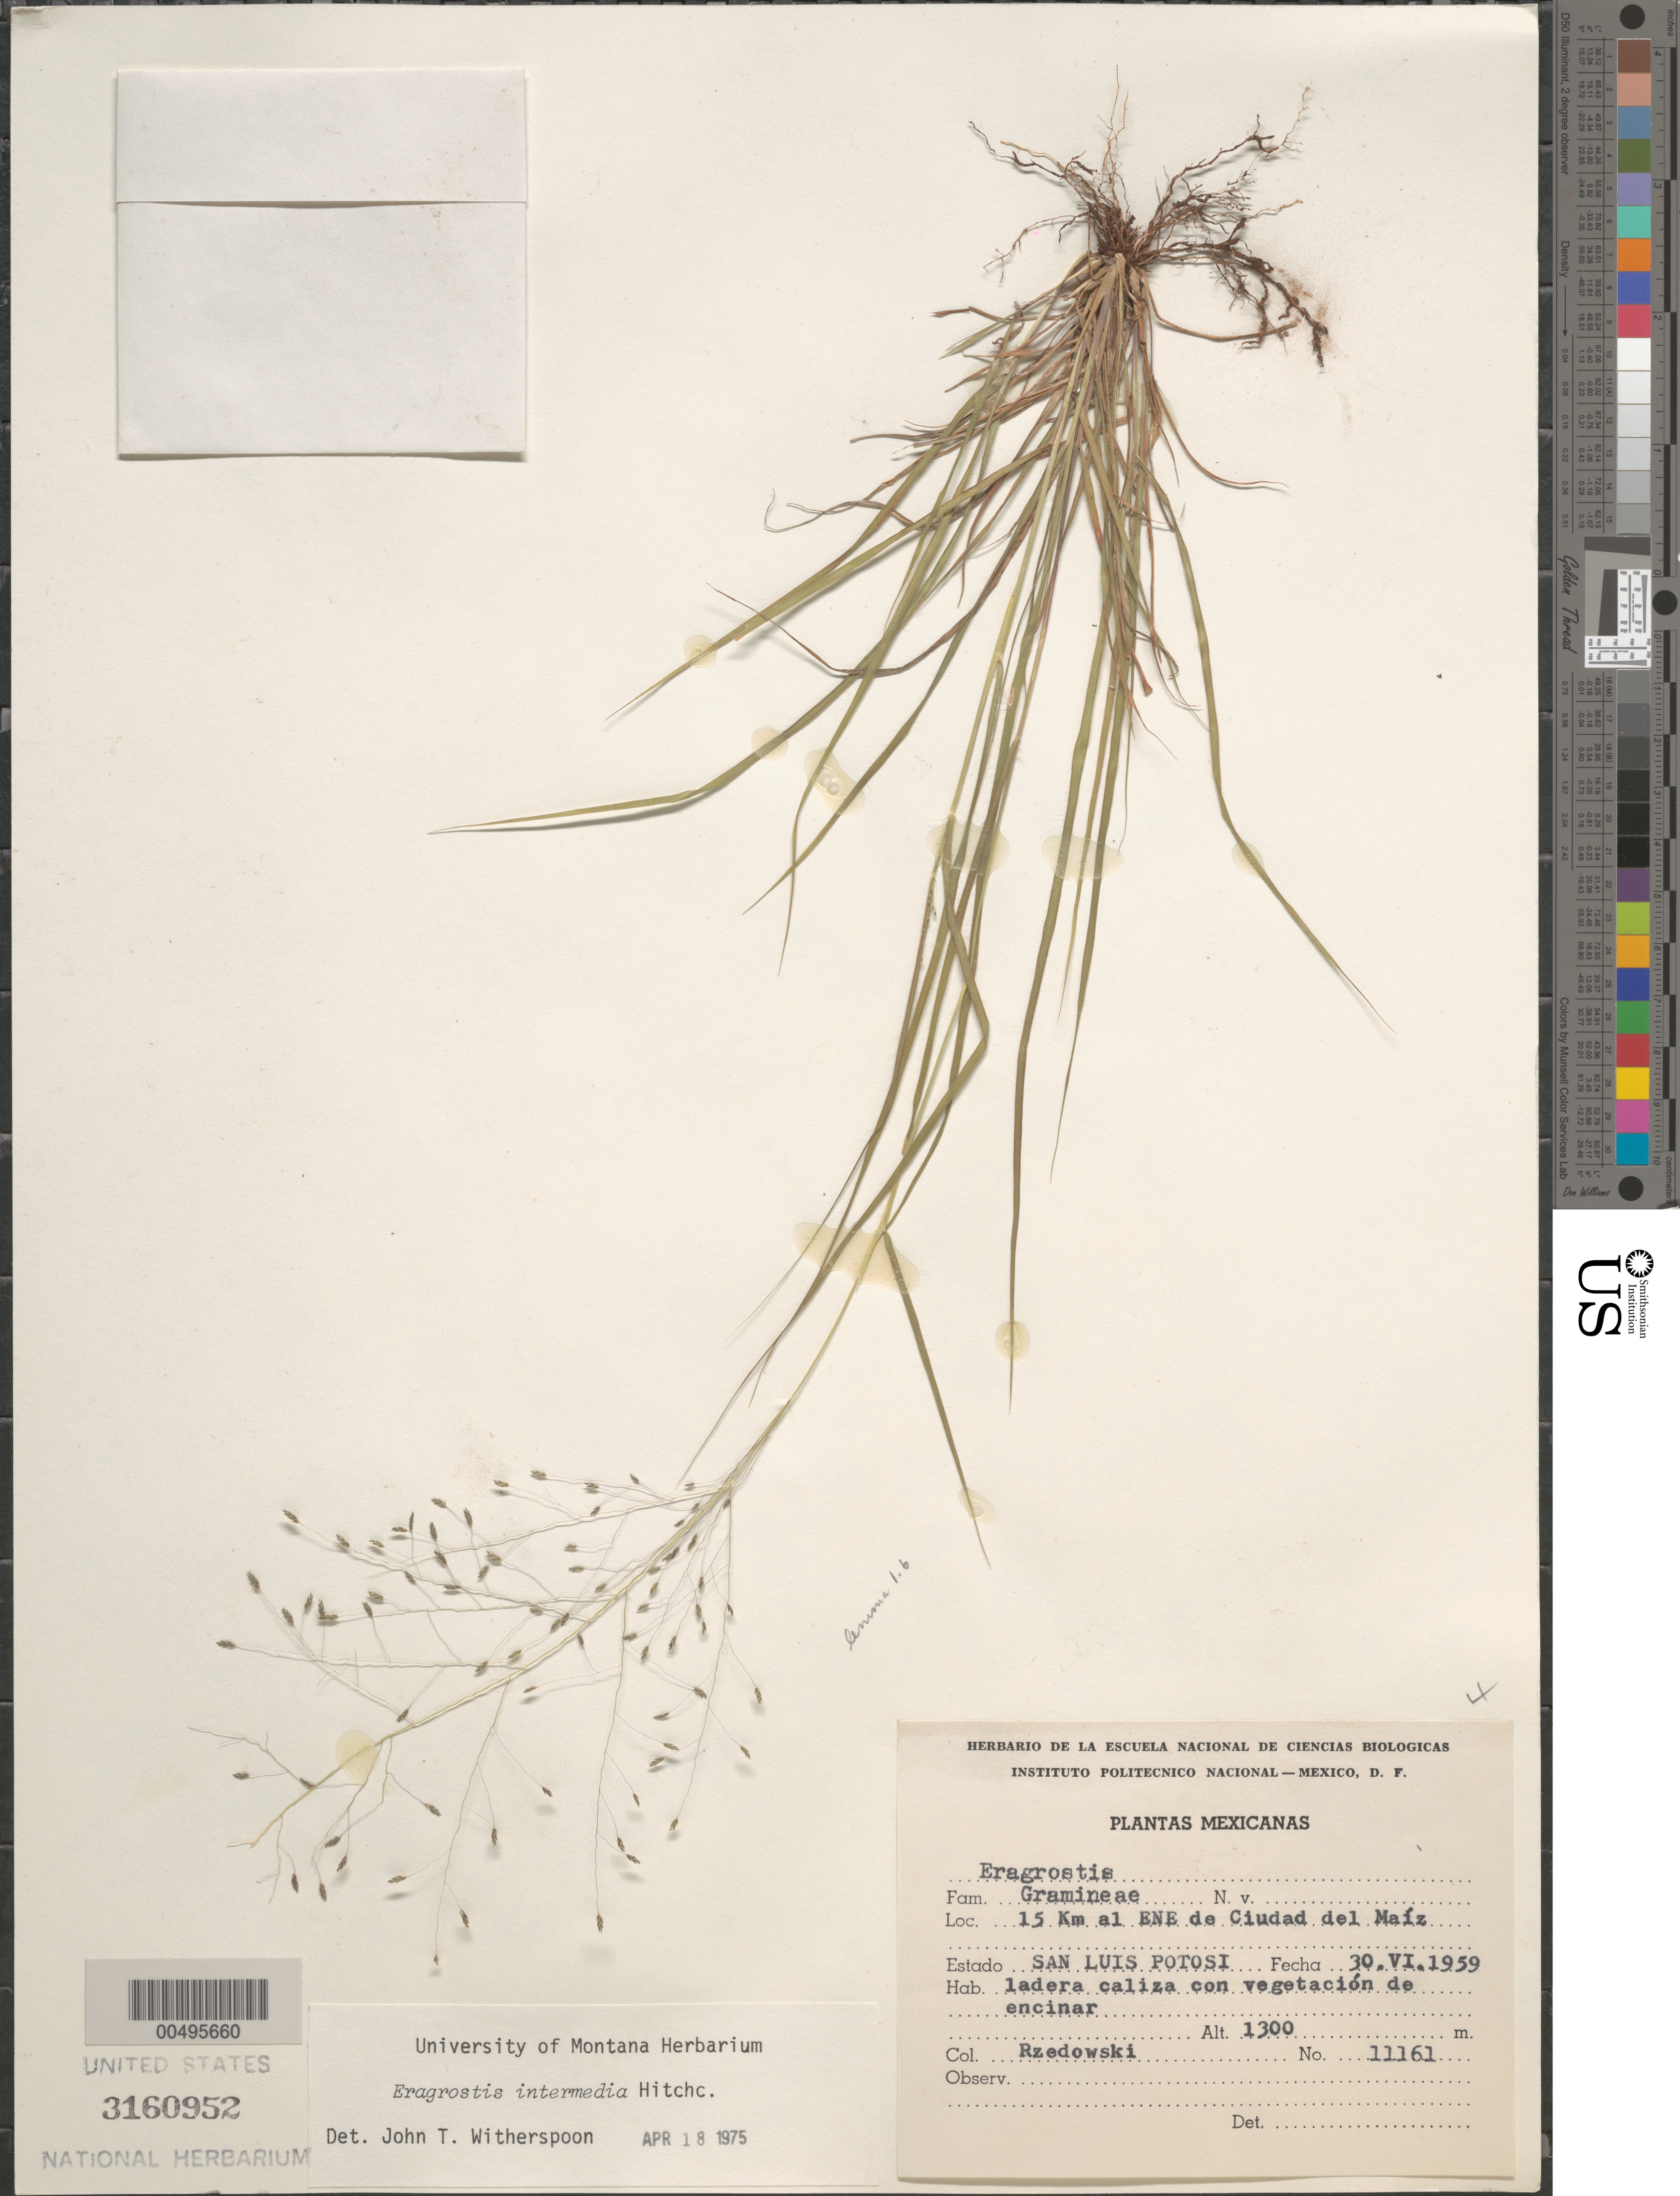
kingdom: Plantae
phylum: Tracheophyta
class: Liliopsida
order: Poales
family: Poaceae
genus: Eragrostis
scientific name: Eragrostis intermedia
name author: Hitchc.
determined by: Witherspoon, John T.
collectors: E. Rzedowski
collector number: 11161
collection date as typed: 30 Jun 1959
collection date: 1959-06-30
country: Mexico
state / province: San Luis Potosi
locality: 15 km ENE of Ciudad del Maíz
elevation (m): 1300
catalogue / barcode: US 3160952